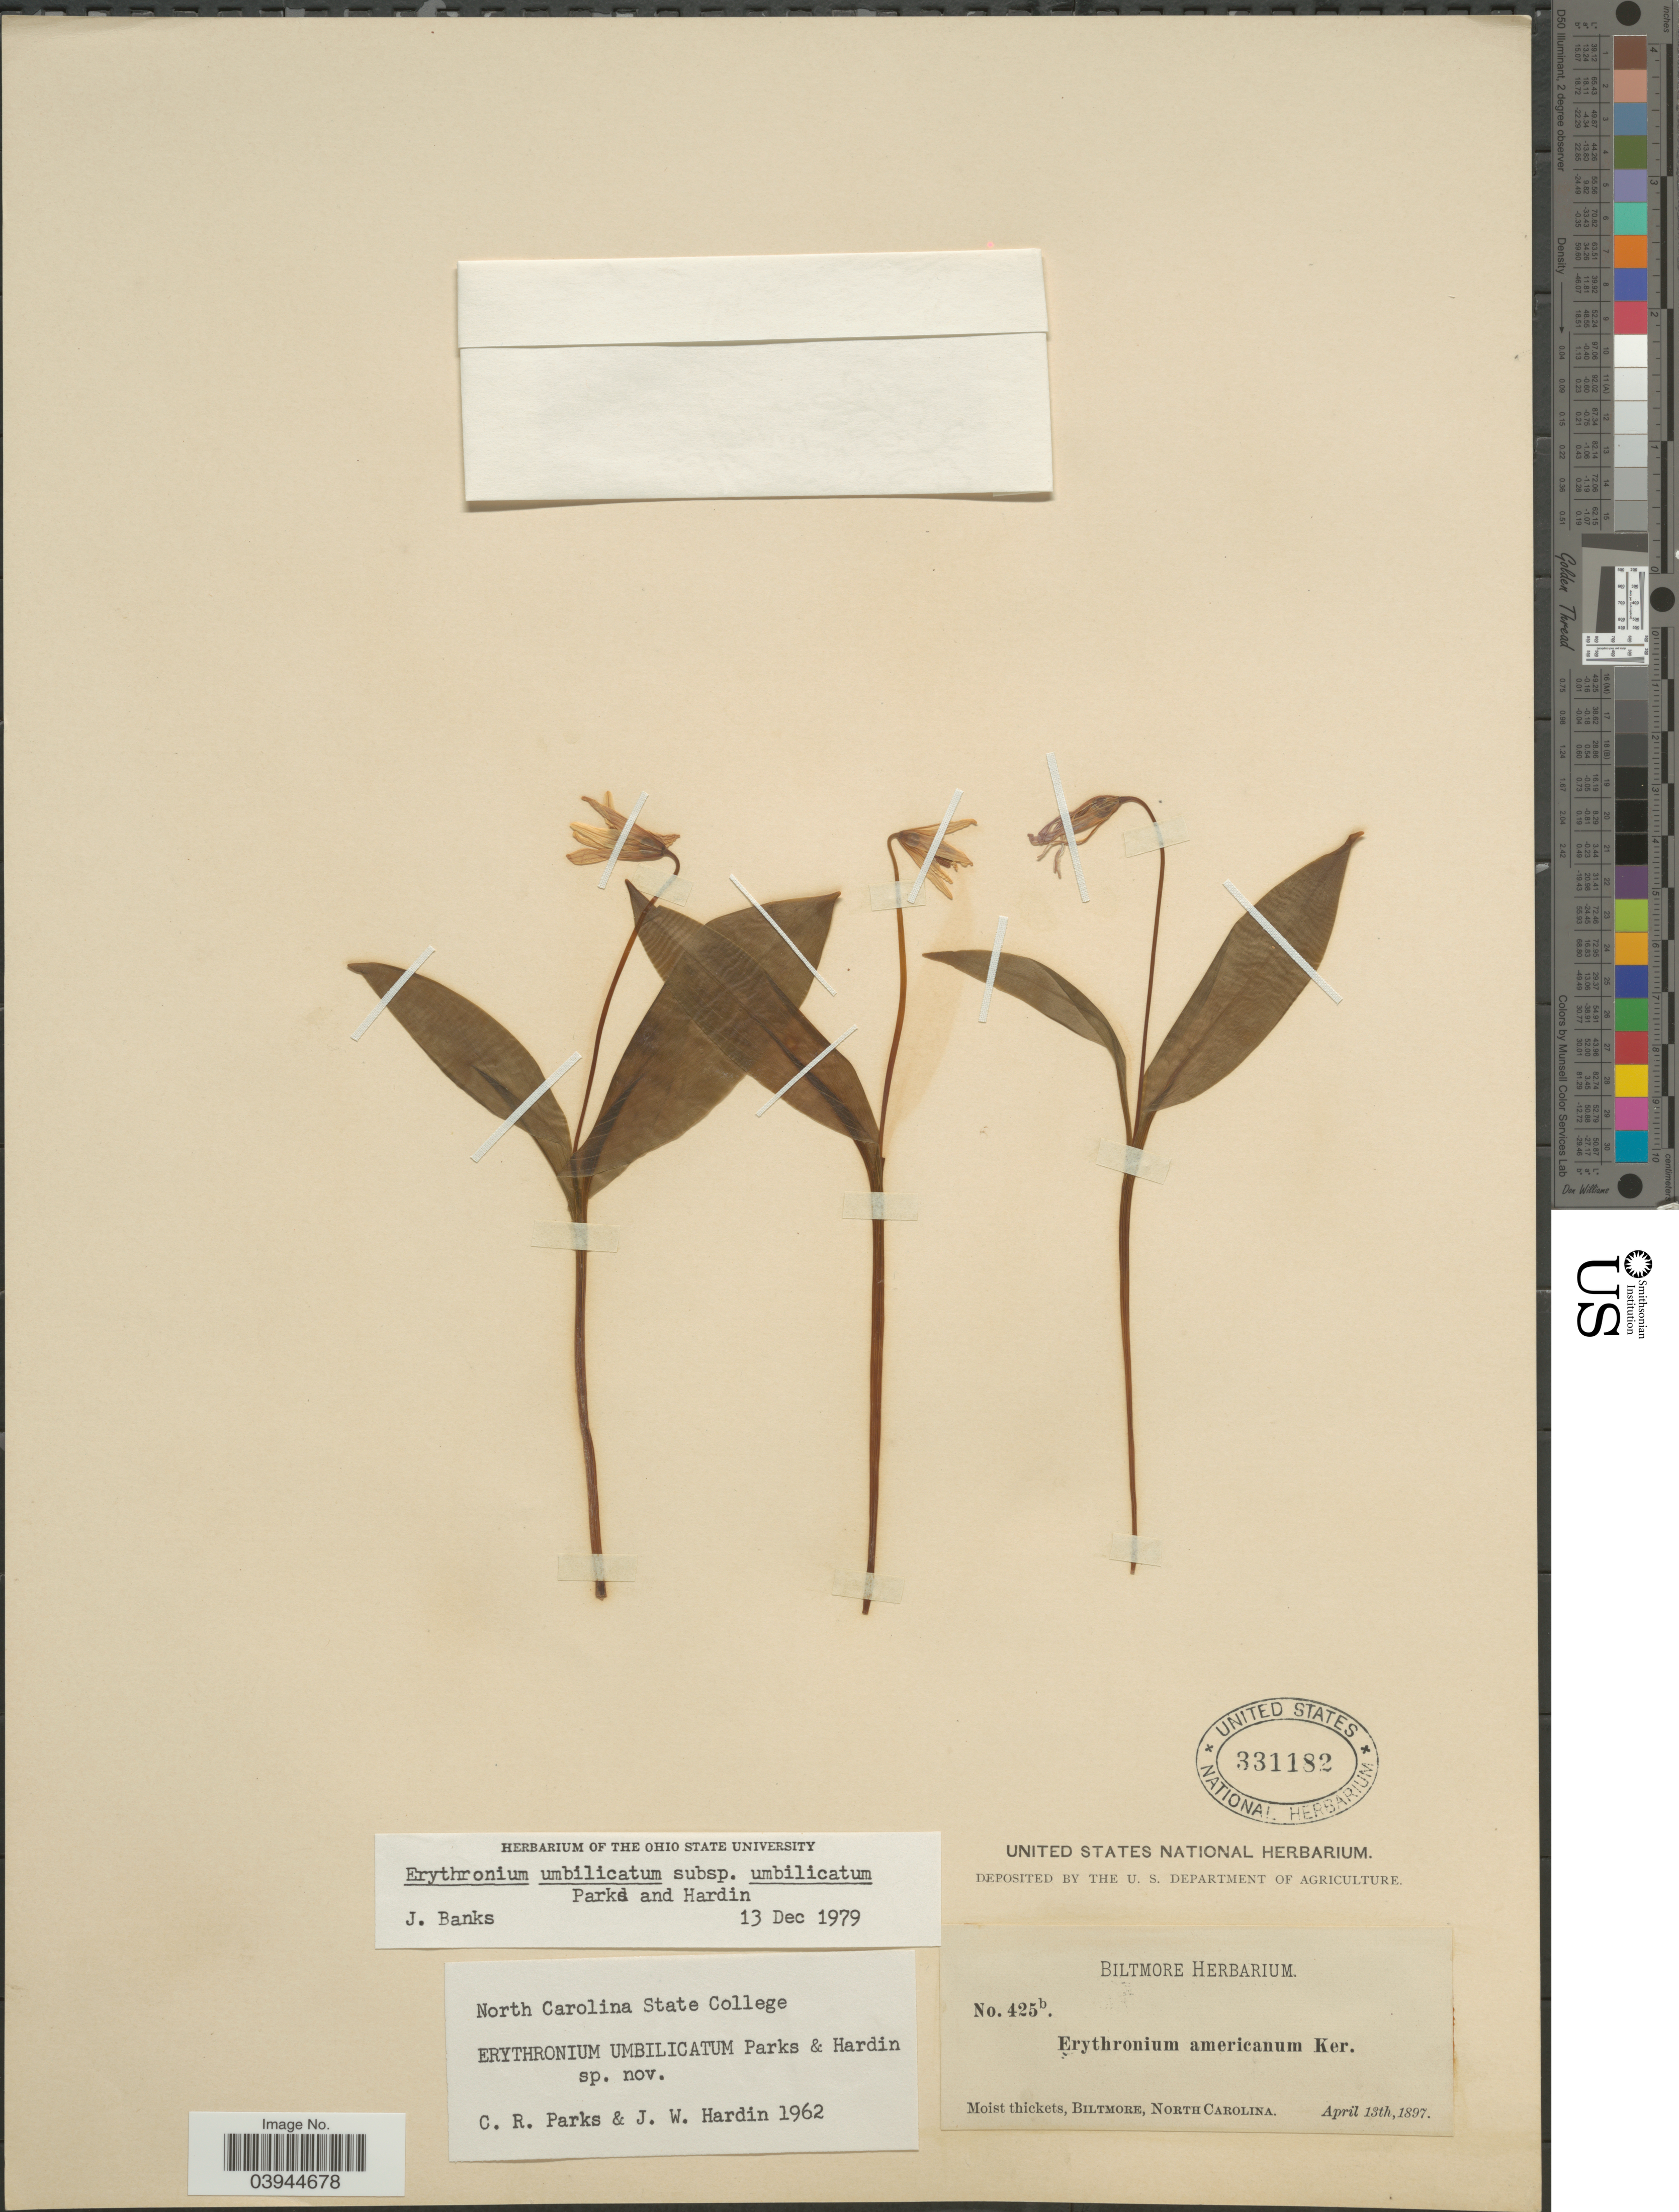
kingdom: Plantae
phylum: Tracheophyta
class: Liliopsida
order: Liliales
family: Liliaceae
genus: Erythronium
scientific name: Erythronium umbilicatum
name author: C.R. Parks & Hardin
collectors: ex herb. Biltmore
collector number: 425b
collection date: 1897-04-13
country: United States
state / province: North Carolina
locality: Moist thickets, Biltmore.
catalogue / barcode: US 331182